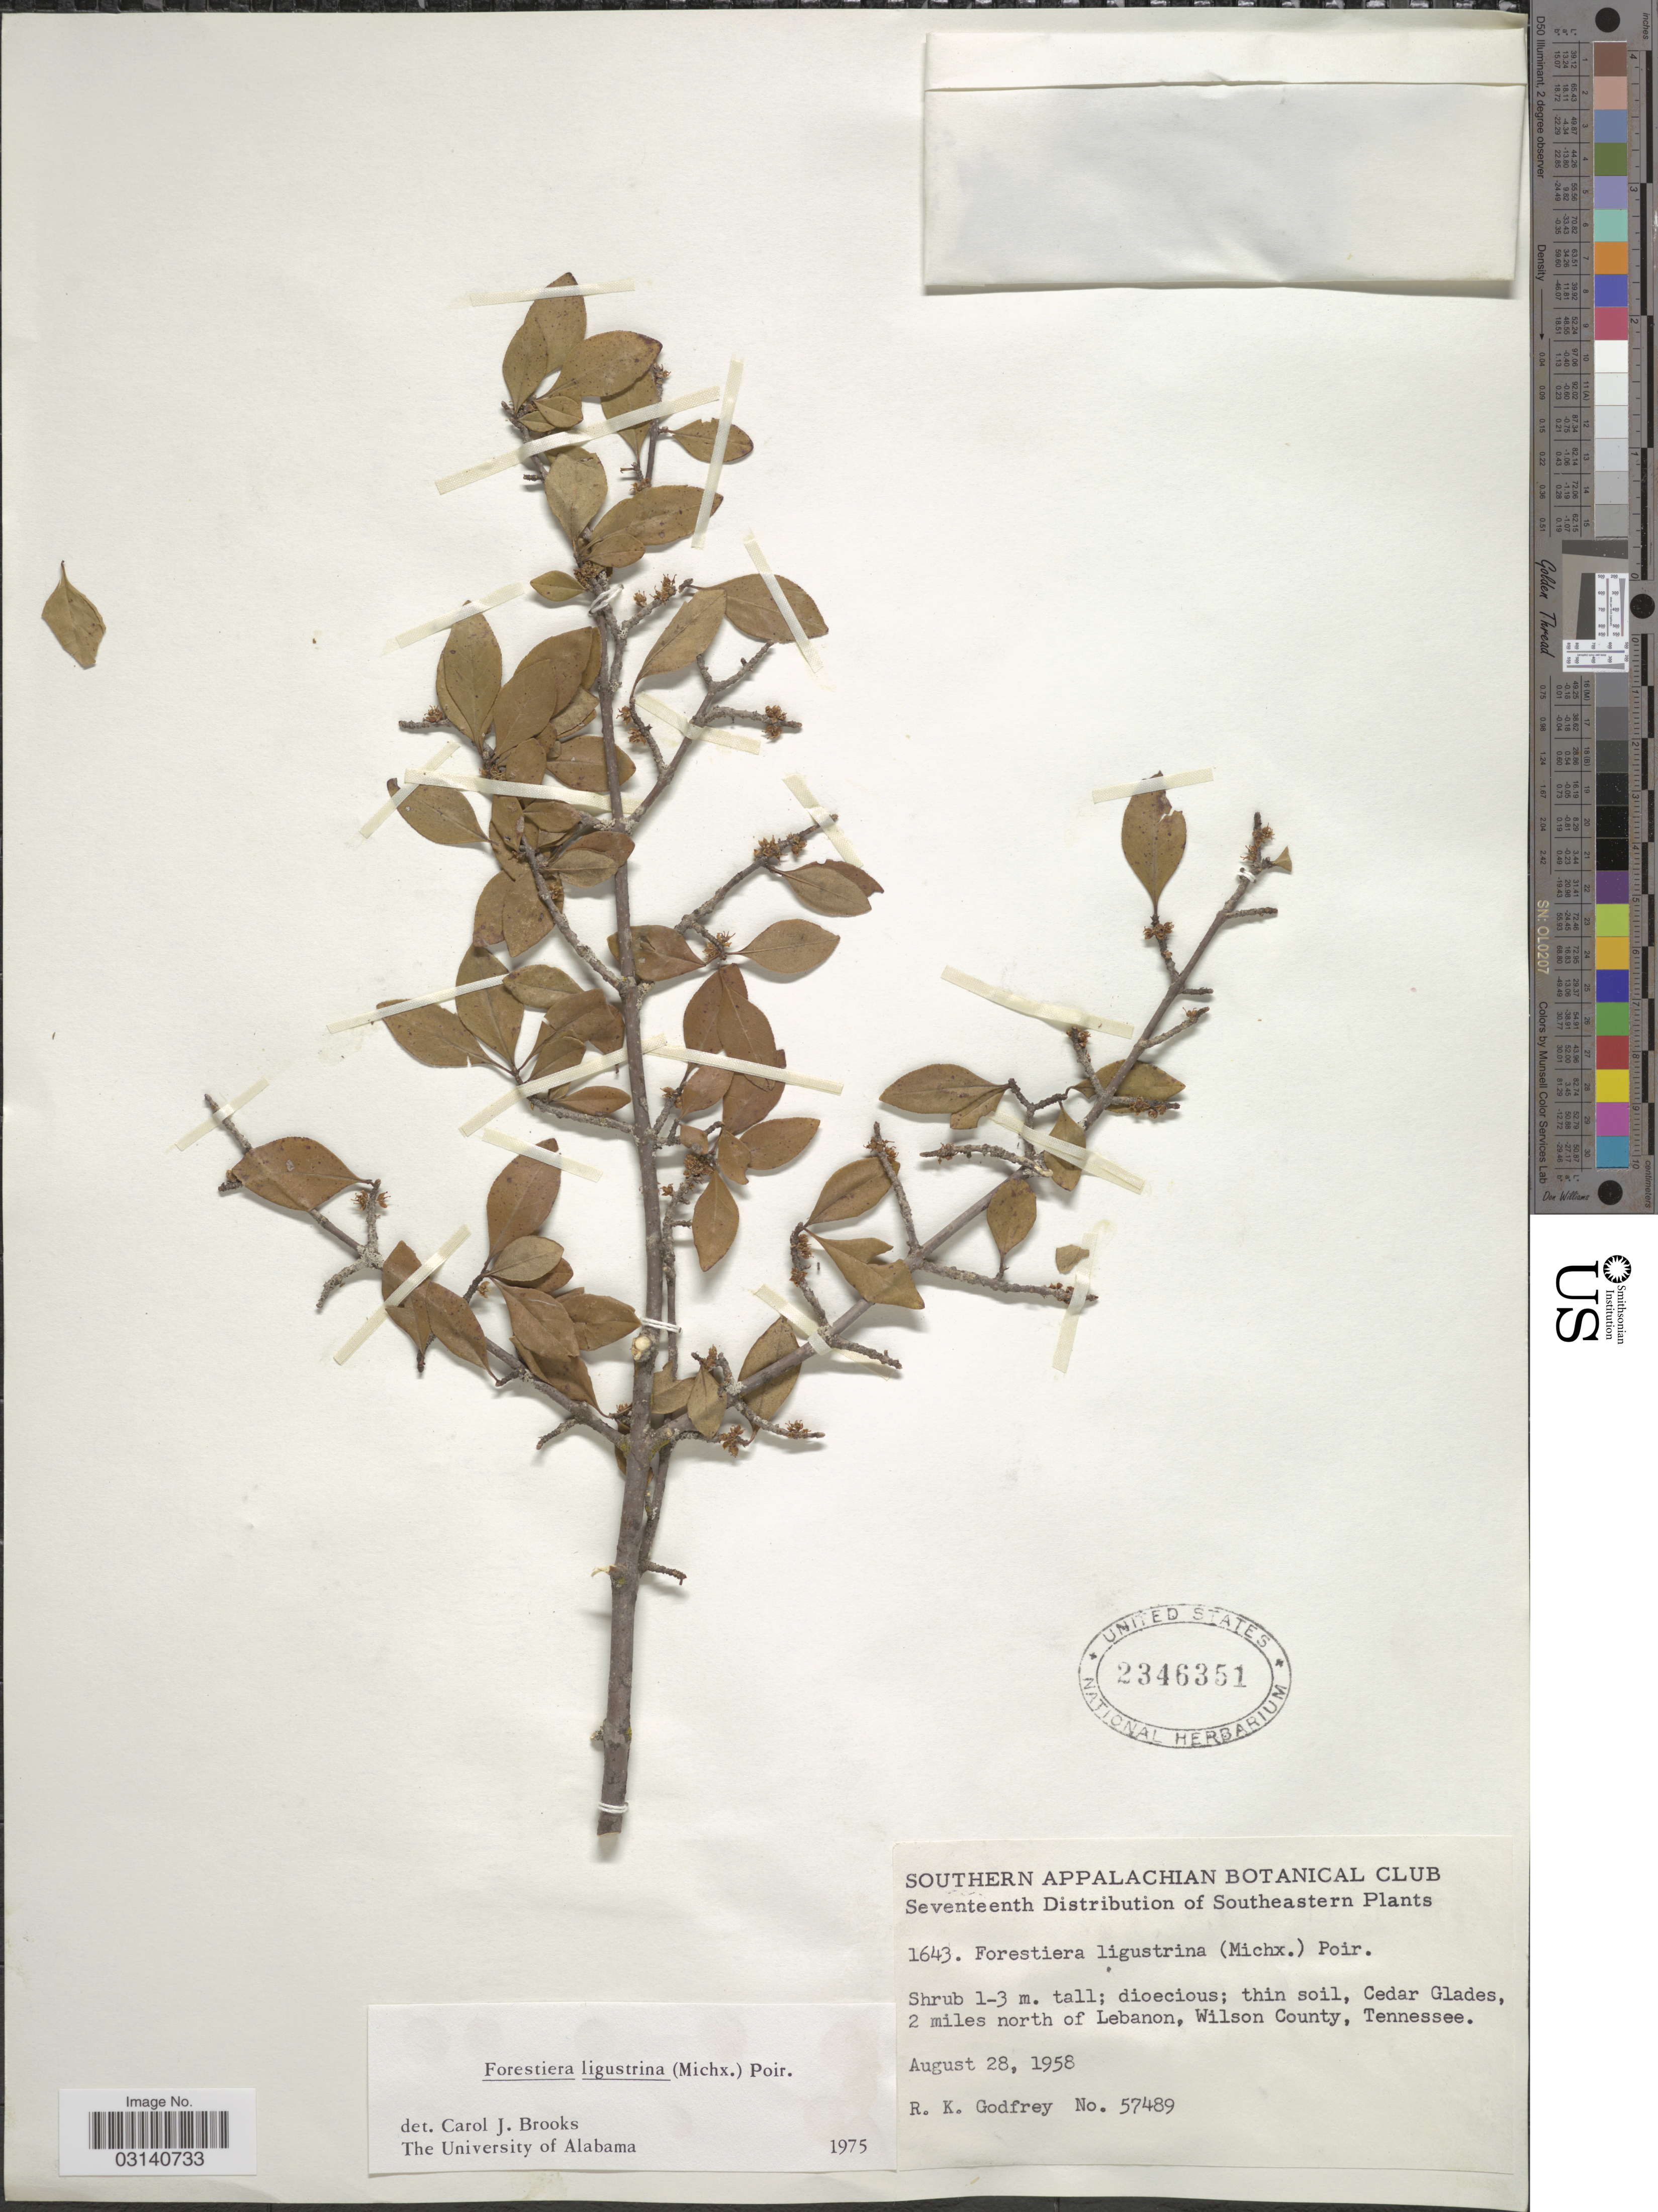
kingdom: Plantae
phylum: Tracheophyta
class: Magnoliopsida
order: Lamiales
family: Oleaceae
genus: Forestiera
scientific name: Forestiera ligustrina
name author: (Michx.) Poir.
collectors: R. K. Godfrey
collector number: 57489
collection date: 1958-08-28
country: United States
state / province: Tennessee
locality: Southern Appalachian Botanical Club, Southeastern, Cedar Glades, 2 miles north of Lebanon, Wilson County.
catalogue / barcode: US 2346351